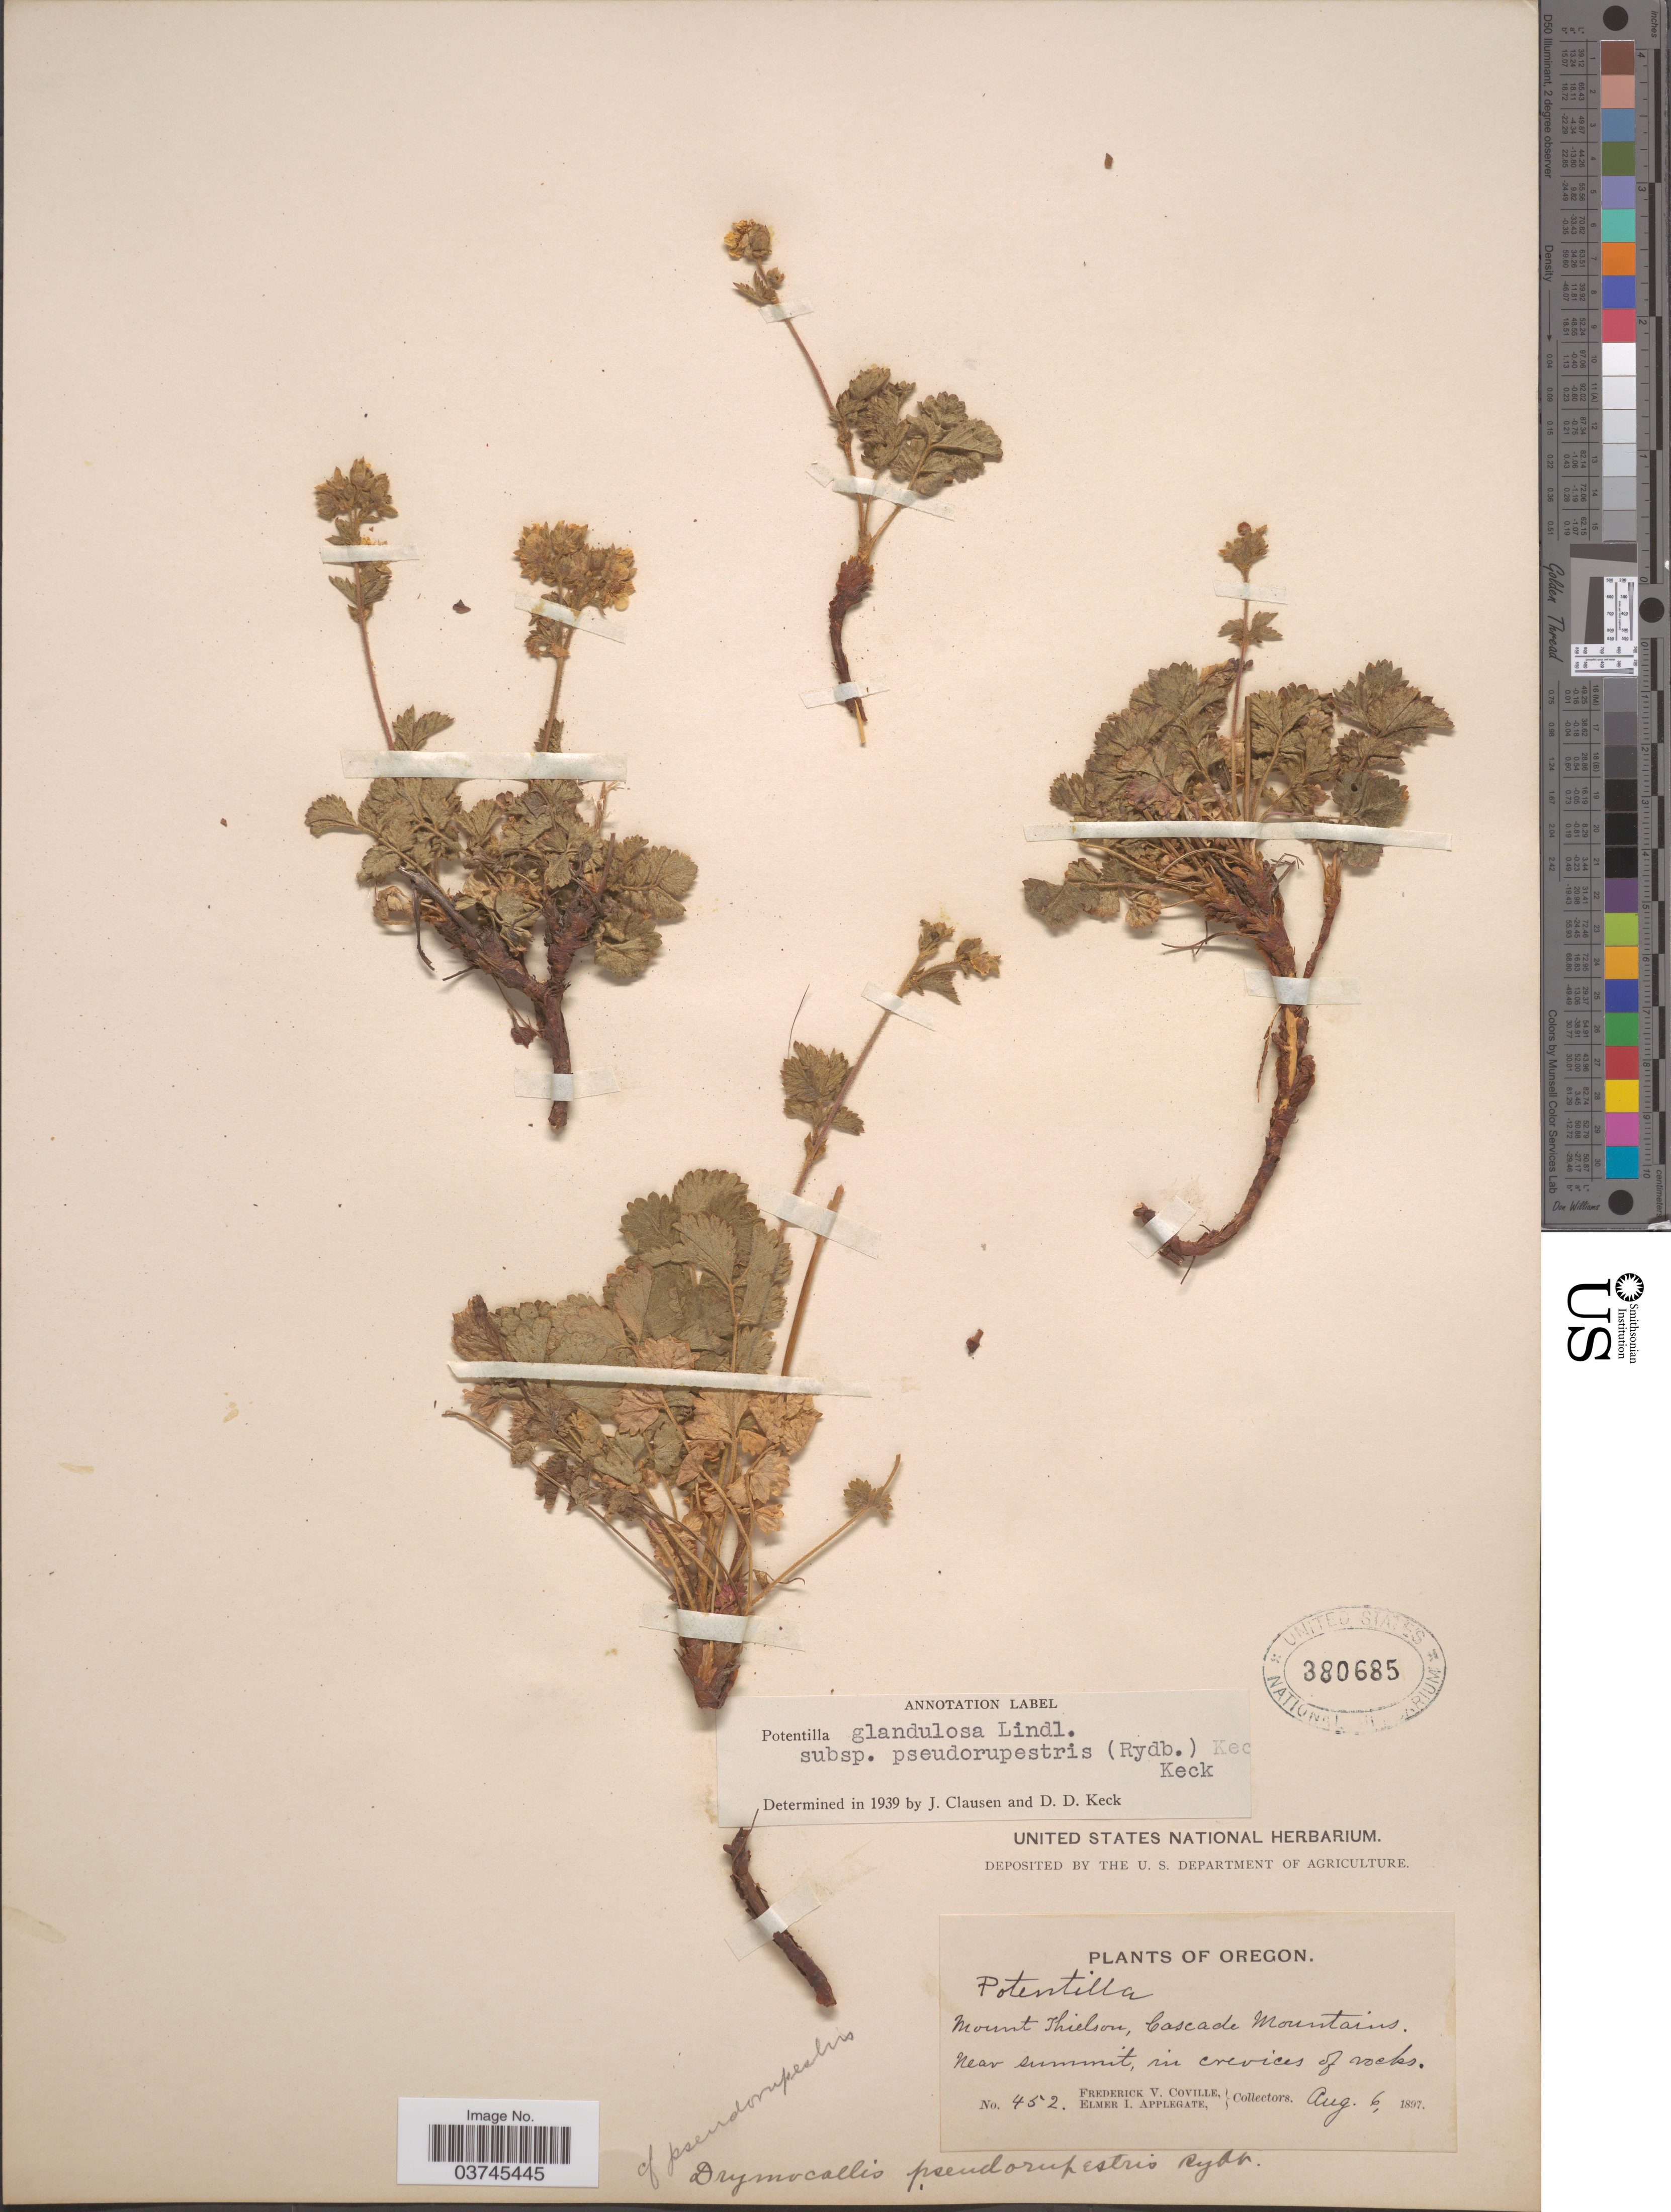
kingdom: Plantae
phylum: Tracheophyta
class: Magnoliopsida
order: Rosales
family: Rosaceae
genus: Drymocallis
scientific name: Drymocallis pseudorupestris var. saxicola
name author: Ertter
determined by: Strong, Mark T., (BOT), Smithsonian Institution - National Museum of Natural History (UNITED STATES)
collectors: F. V. Coville & E. I. Applegate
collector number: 452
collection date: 1897-08-06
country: United States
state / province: Oregon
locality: Mount Thielson, Cascade Mountains. Near summit.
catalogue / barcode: US 380685